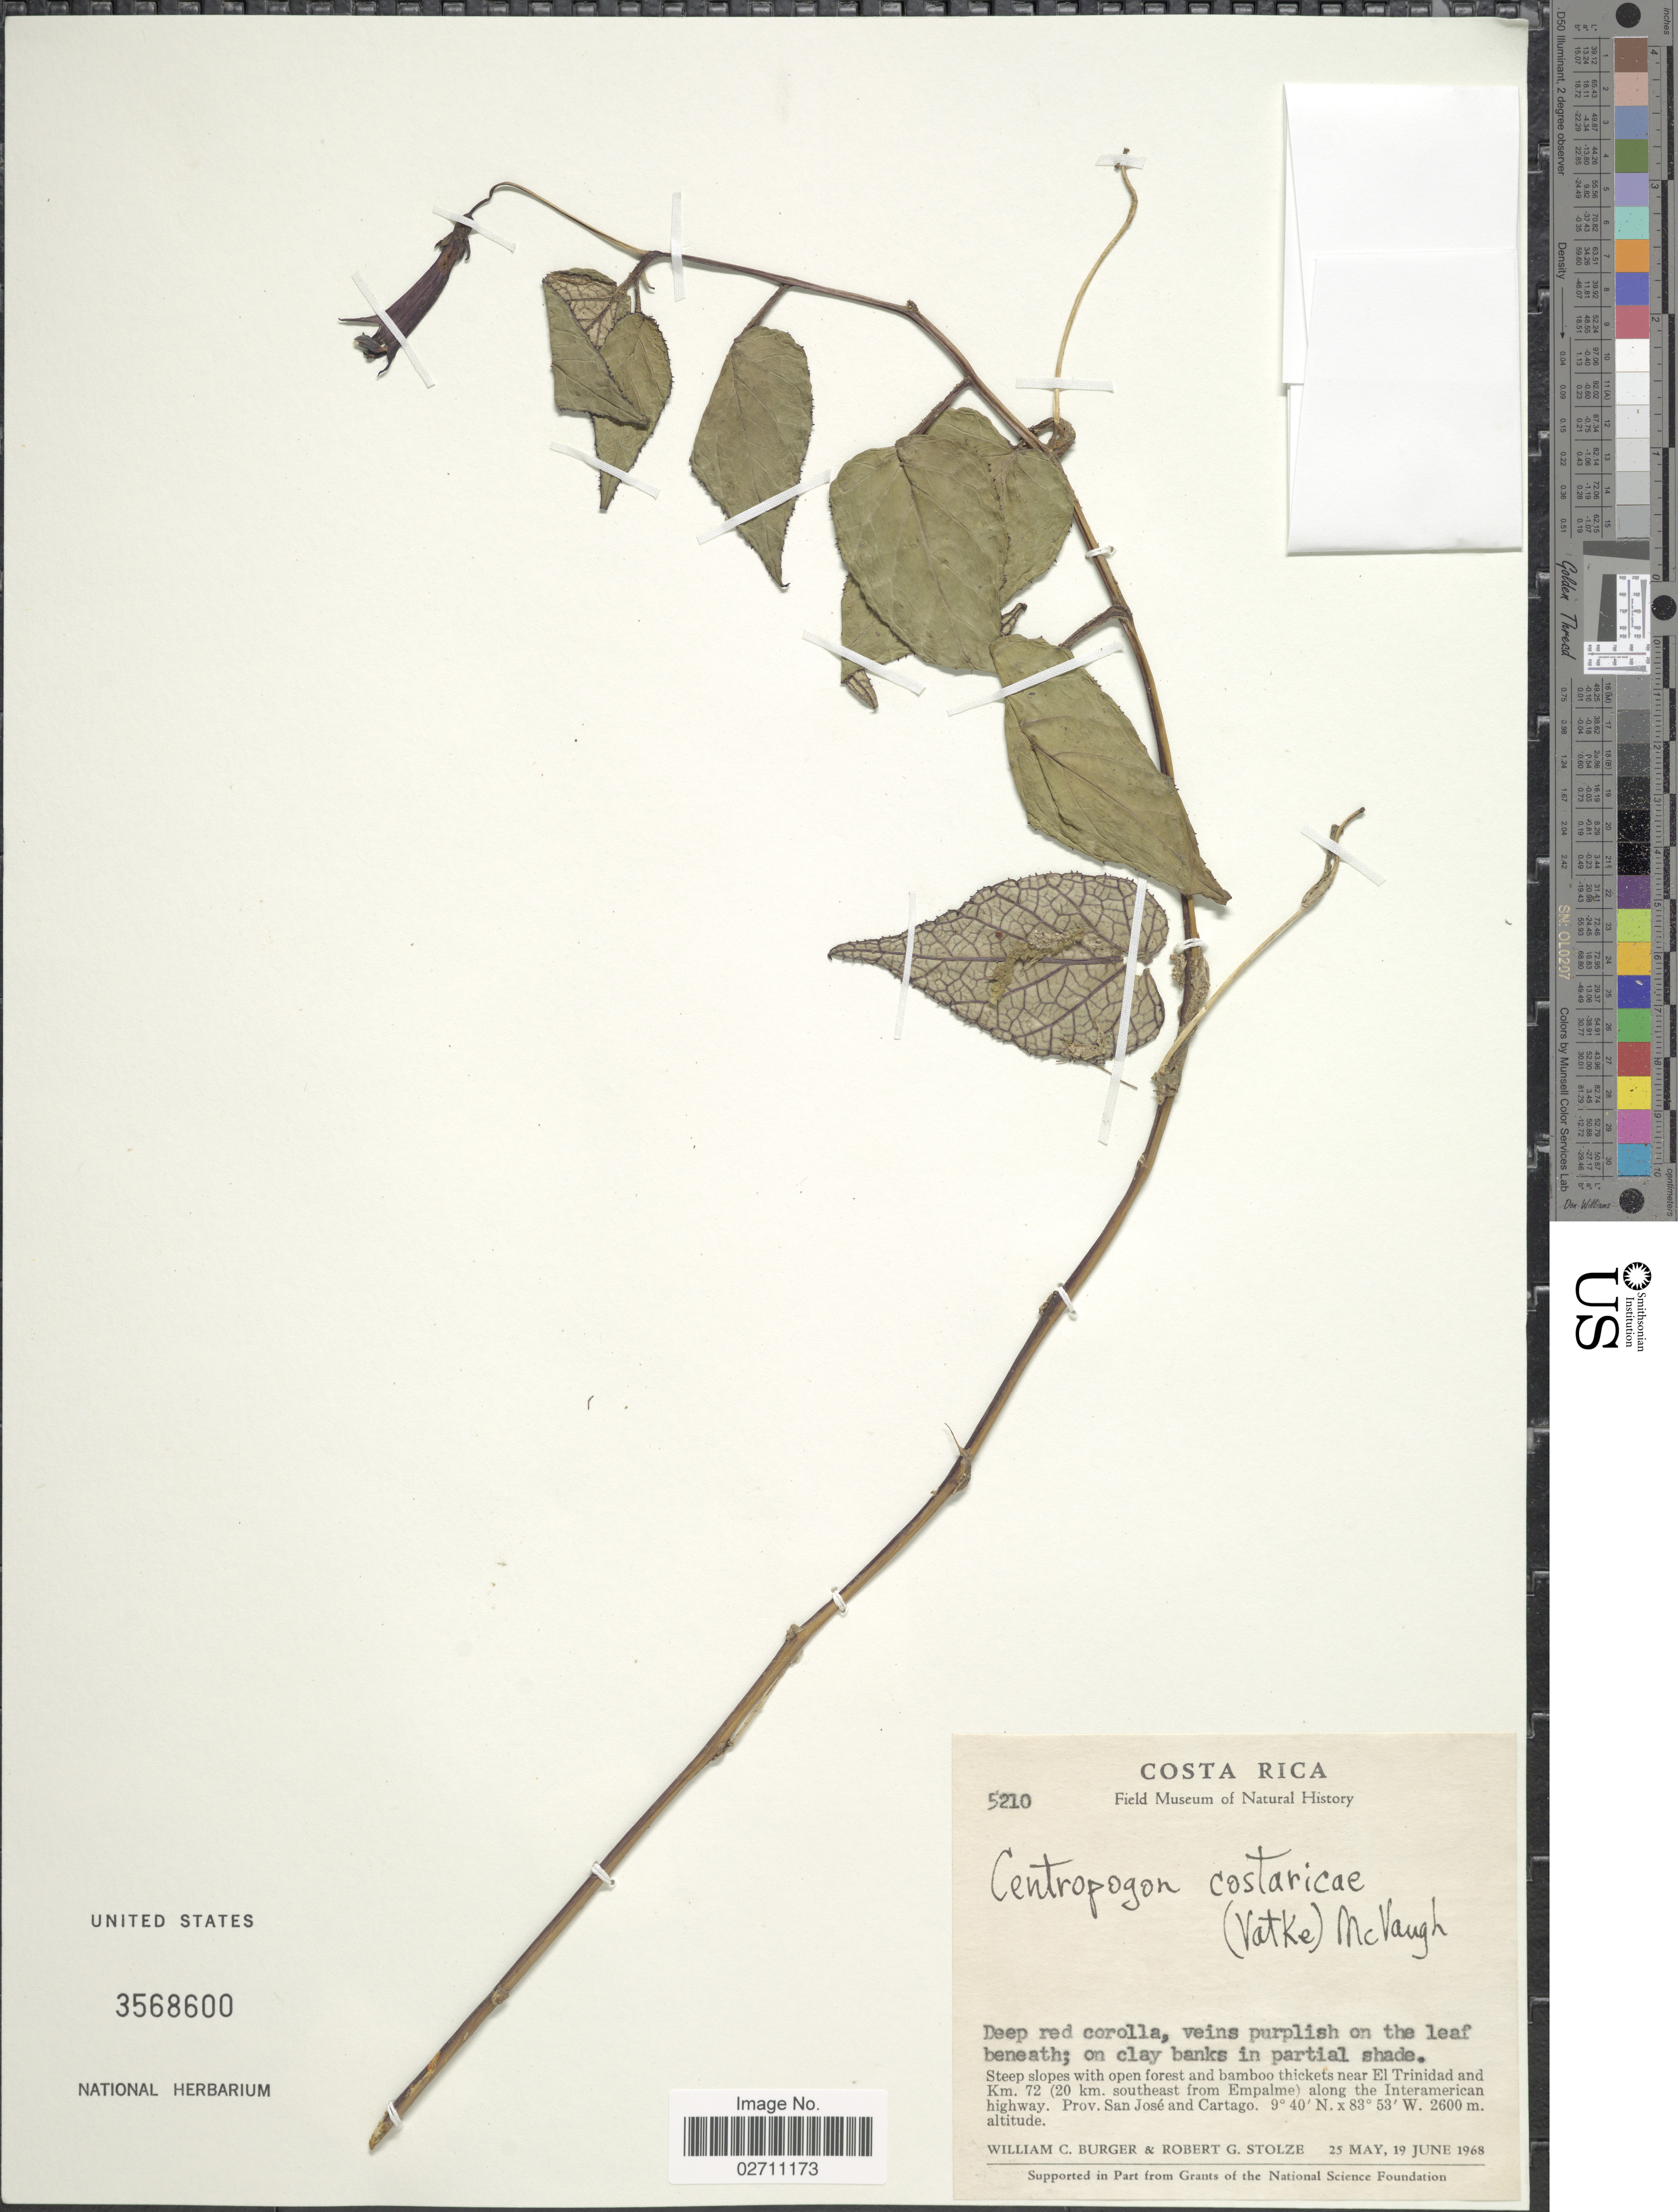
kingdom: Plantae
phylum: Tracheophyta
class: Magnoliopsida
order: Asterales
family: Campanulaceae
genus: Centropogon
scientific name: Centropogon costaricae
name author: (Vatke) McVaugh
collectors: W. Burger & R. G. Stolze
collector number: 5210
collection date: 1968-05-25/1968-06-19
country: Costa Rica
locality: Steep slopes and bamboo thickets near El Trinidad and Km. 72 (20 km. southeast from Empalme) along the Interamerican highway, Prov. San Jose and Cartago.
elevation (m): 2600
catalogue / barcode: US 3568600